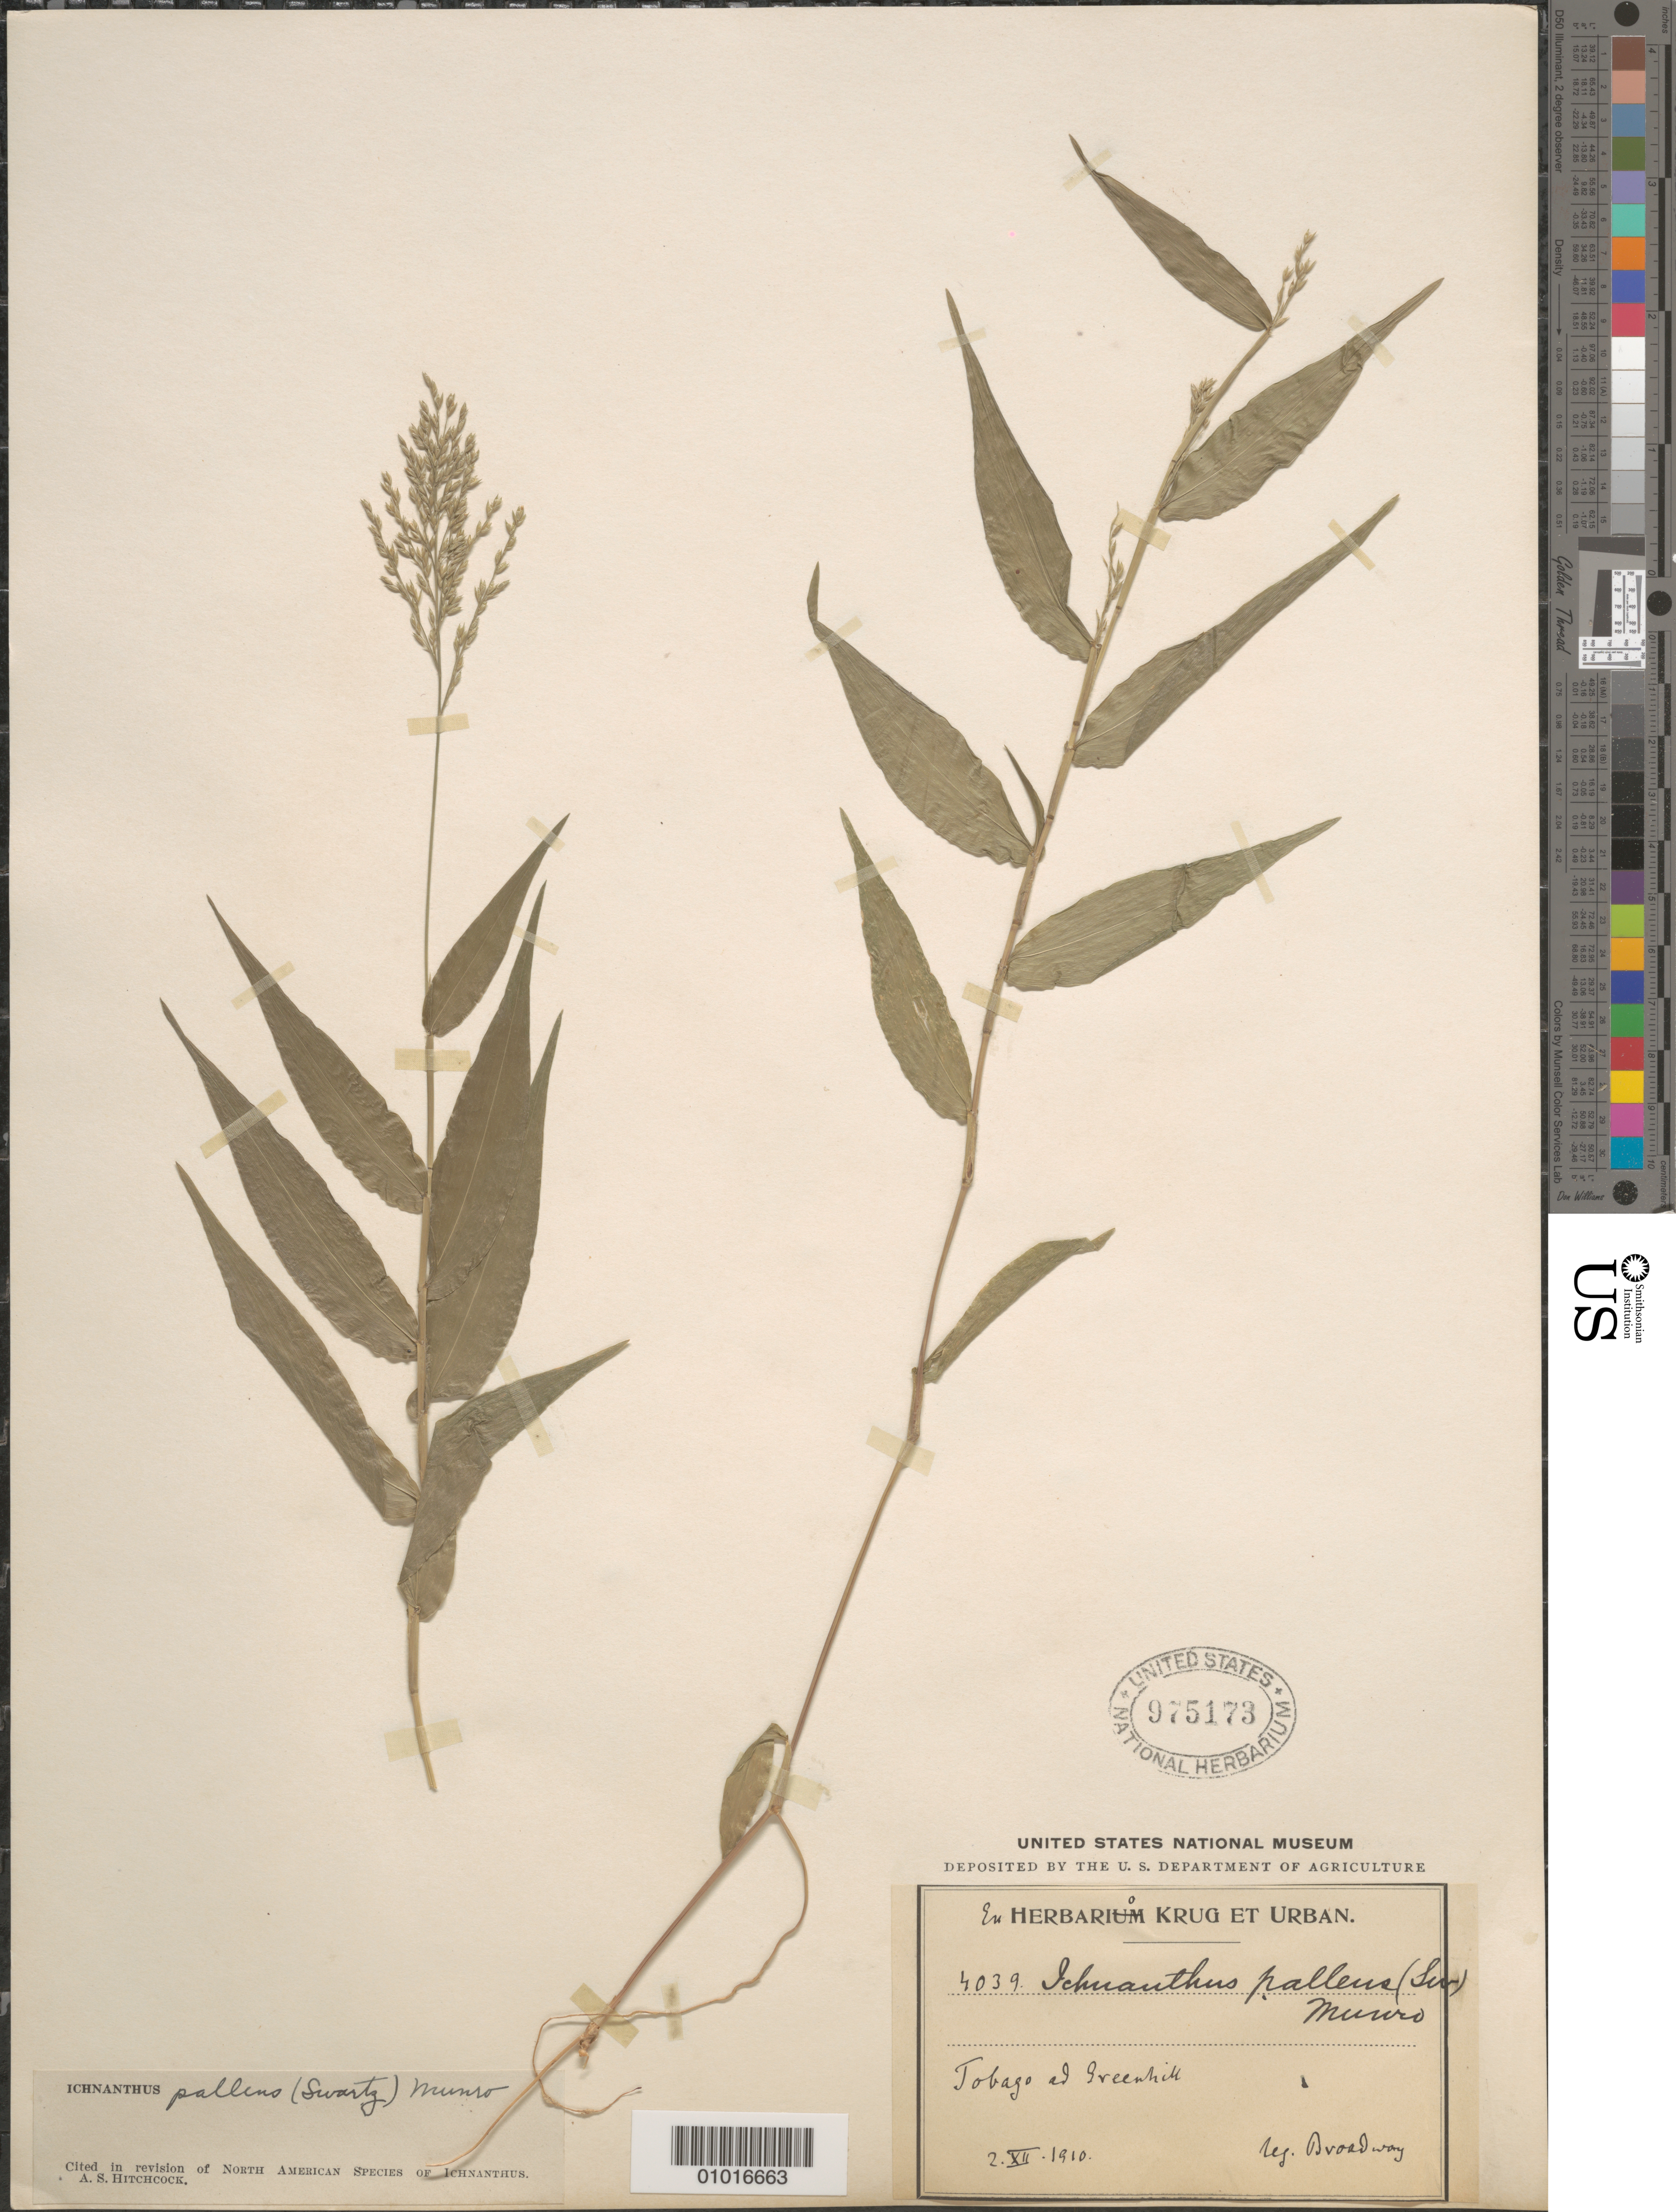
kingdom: Plantae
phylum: Tracheophyta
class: Liliopsida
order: Poales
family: Poaceae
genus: Ichnanthus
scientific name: Ichnanthus pallens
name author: (Sw.) Munro ex Benth.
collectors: W. E. Broadway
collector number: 4039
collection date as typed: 02 Dec 1910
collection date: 1910-12-02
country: Trinidad and Tobago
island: Tobago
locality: Tobago at Greenhill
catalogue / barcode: US 975173